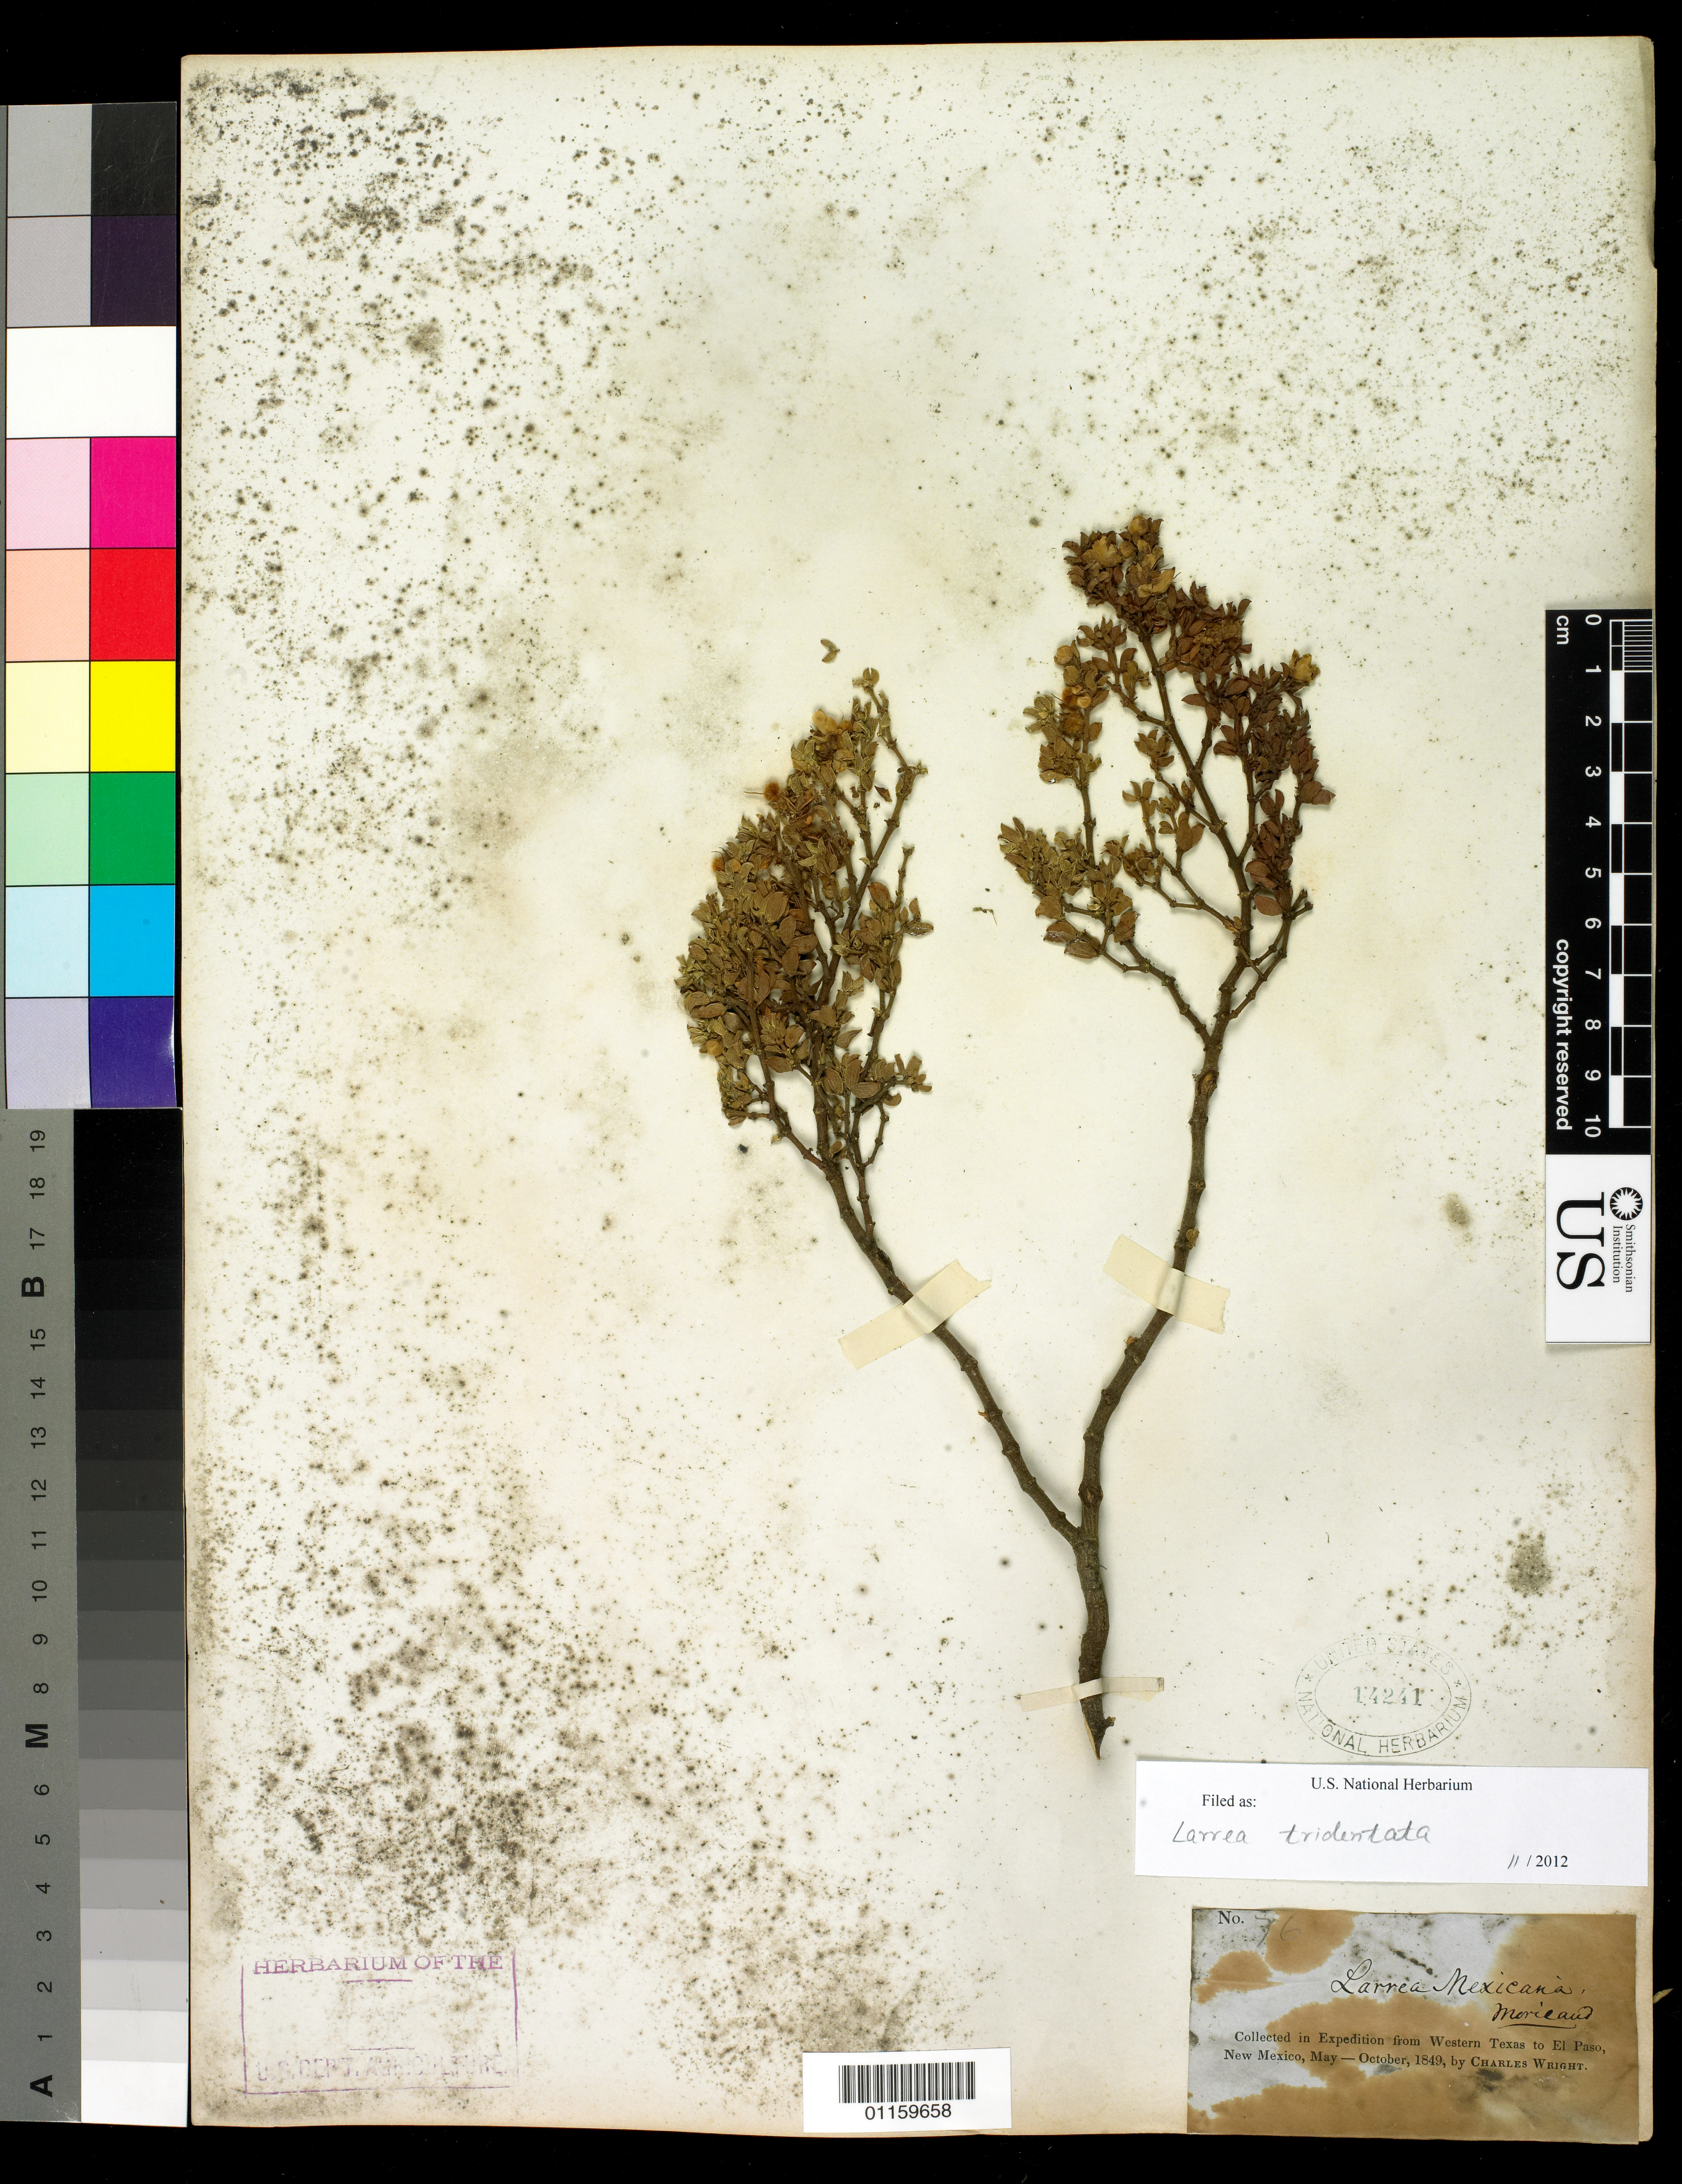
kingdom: Plantae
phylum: Tracheophyta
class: Magnoliopsida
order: Zygophyllales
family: Zygophyllaceae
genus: Larrea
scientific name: Larrea tridentata var. tridentata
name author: (Sessé & Moc. ex DC.) Coville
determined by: Strong, M. T., (US), Smithsonian Institution - National Museum of Natural History (UNITED STATES)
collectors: C. Wright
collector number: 76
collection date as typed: May 1849 to -- Oct 1849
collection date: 1849-05/1849-10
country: United States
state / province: New Mexico / Texas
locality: W Texas to El Paso, New Mexico.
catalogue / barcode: US 14241